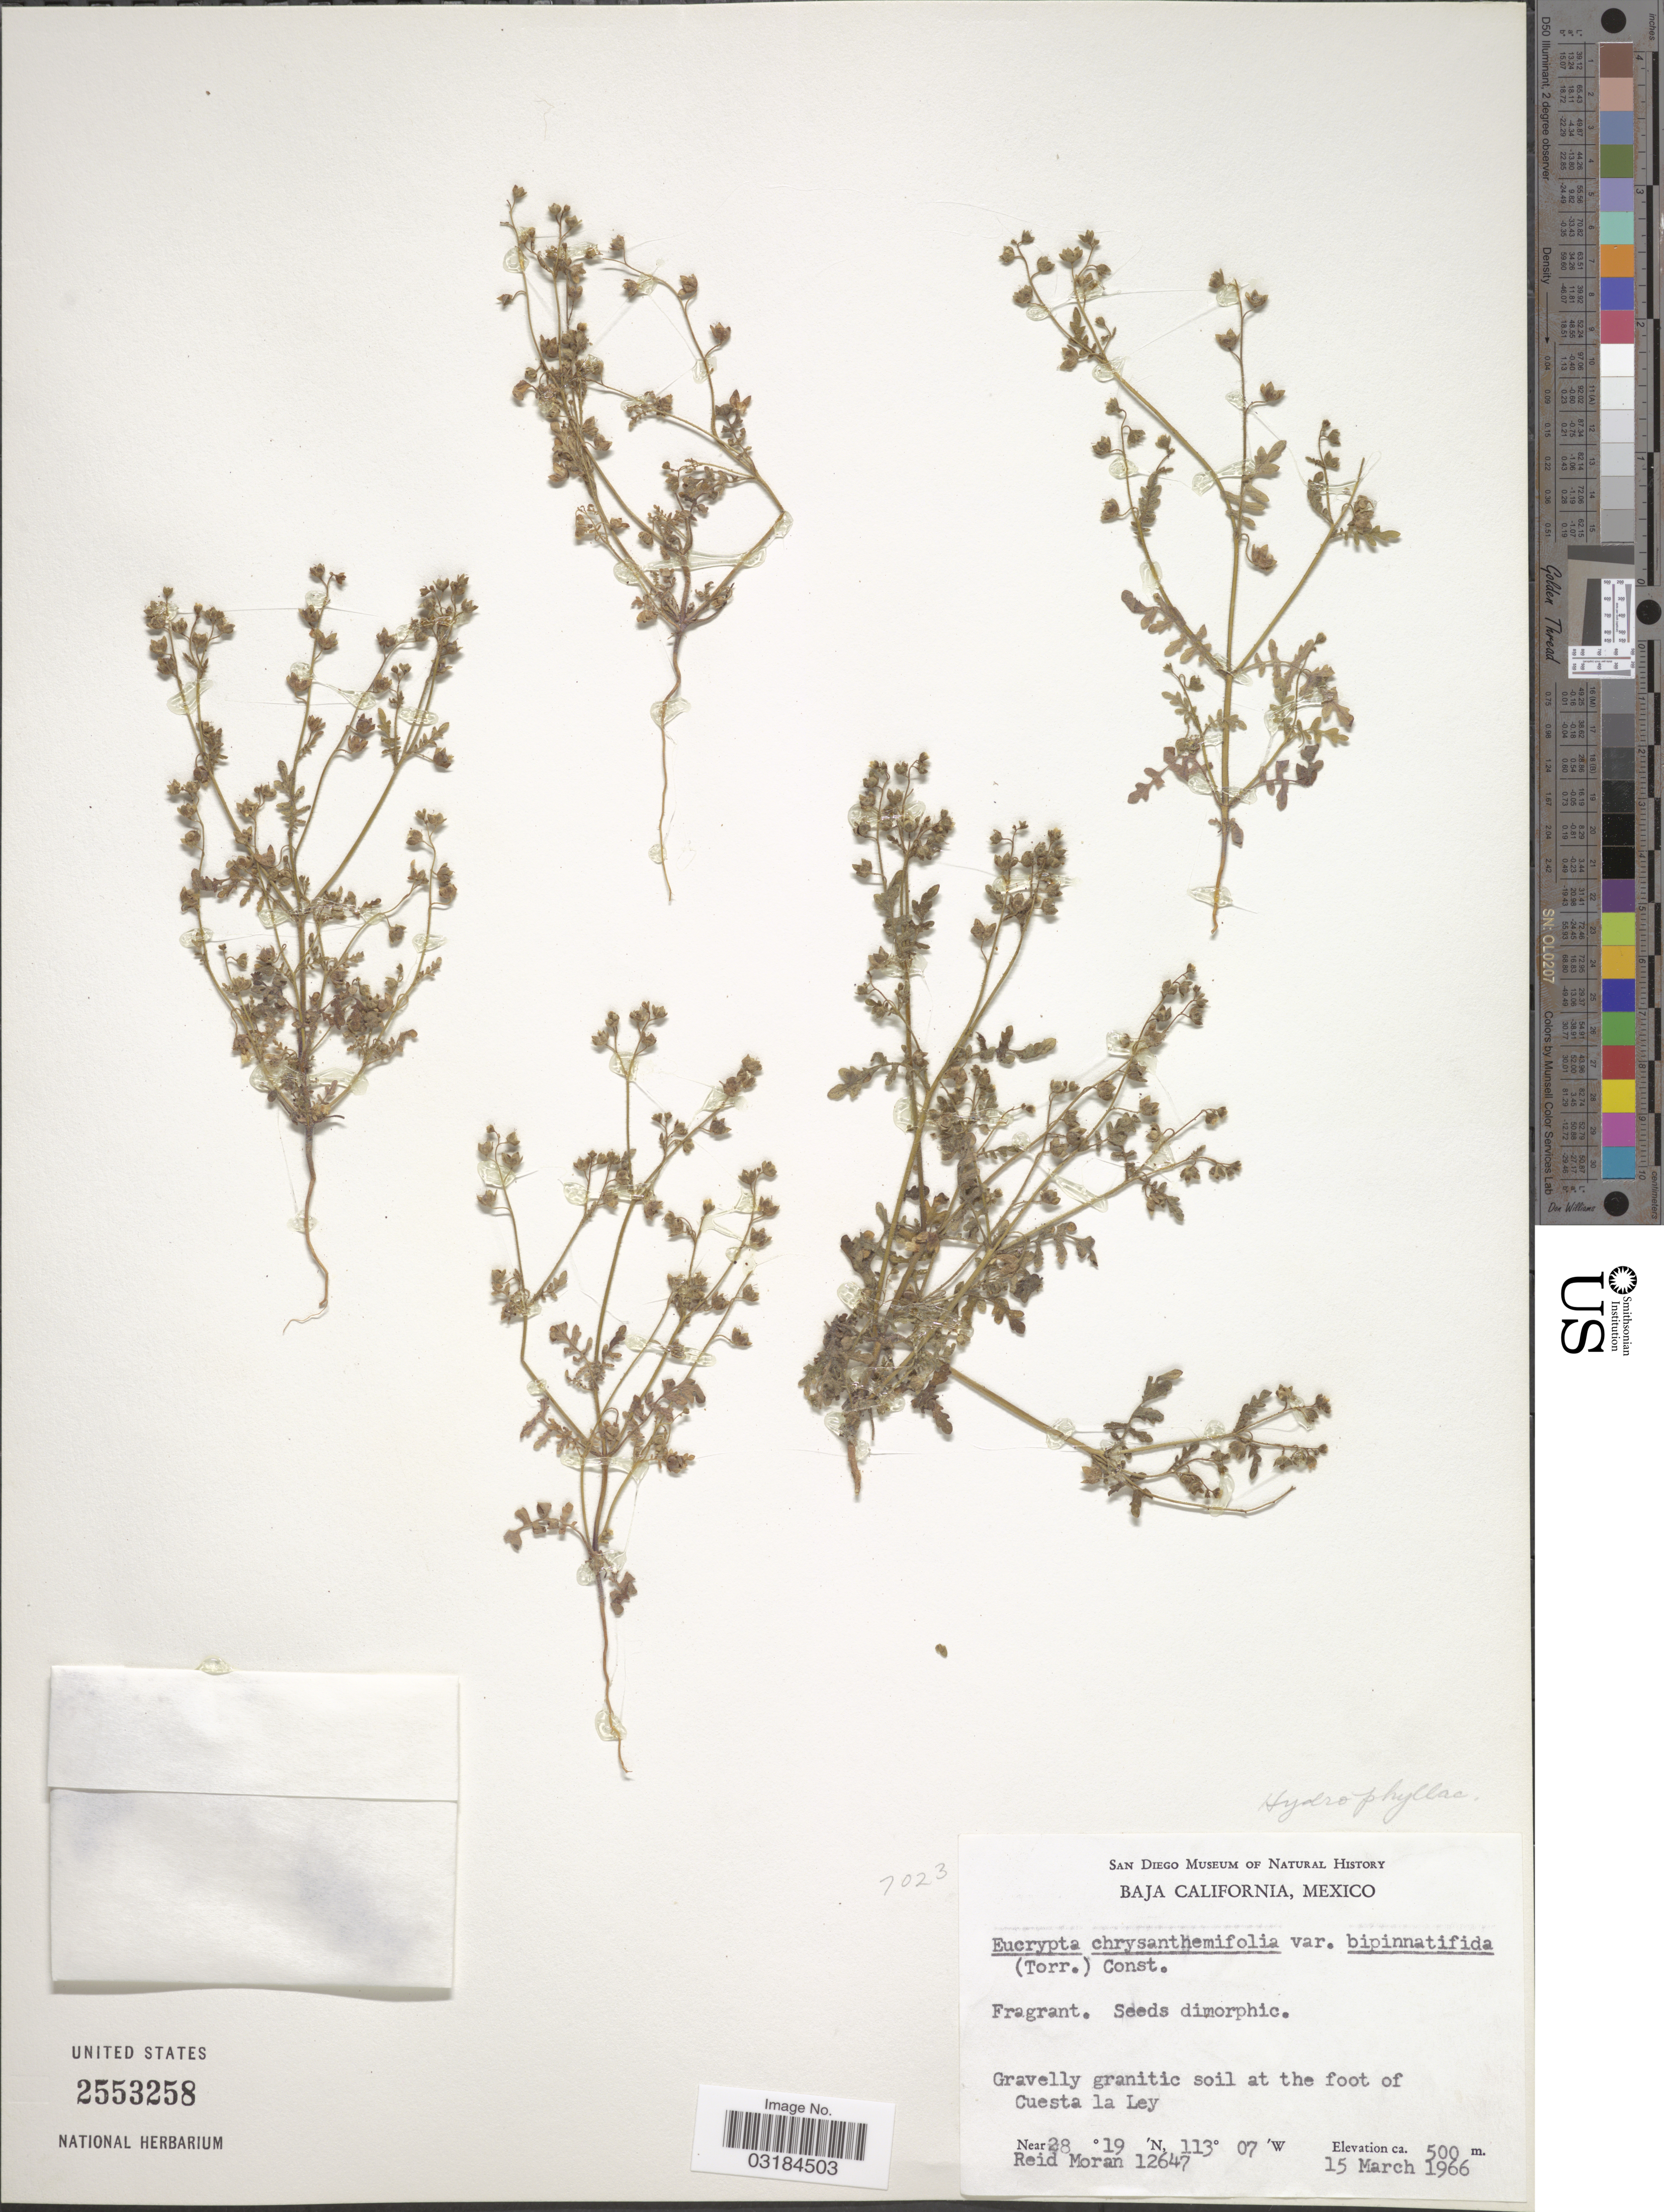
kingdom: Plantae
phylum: Tracheophyta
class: Magnoliopsida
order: Boraginales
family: Hydrophyllaceae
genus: Eucrypta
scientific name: Eucrypta chrysanthemifolia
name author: (Benth.) Greene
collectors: R. V. Moran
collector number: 12647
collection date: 1966-03-15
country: Mexico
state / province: Baja California Norte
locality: Gravelly granitic soil at the foot of Cuesta la Ley.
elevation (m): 500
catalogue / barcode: US 2553258